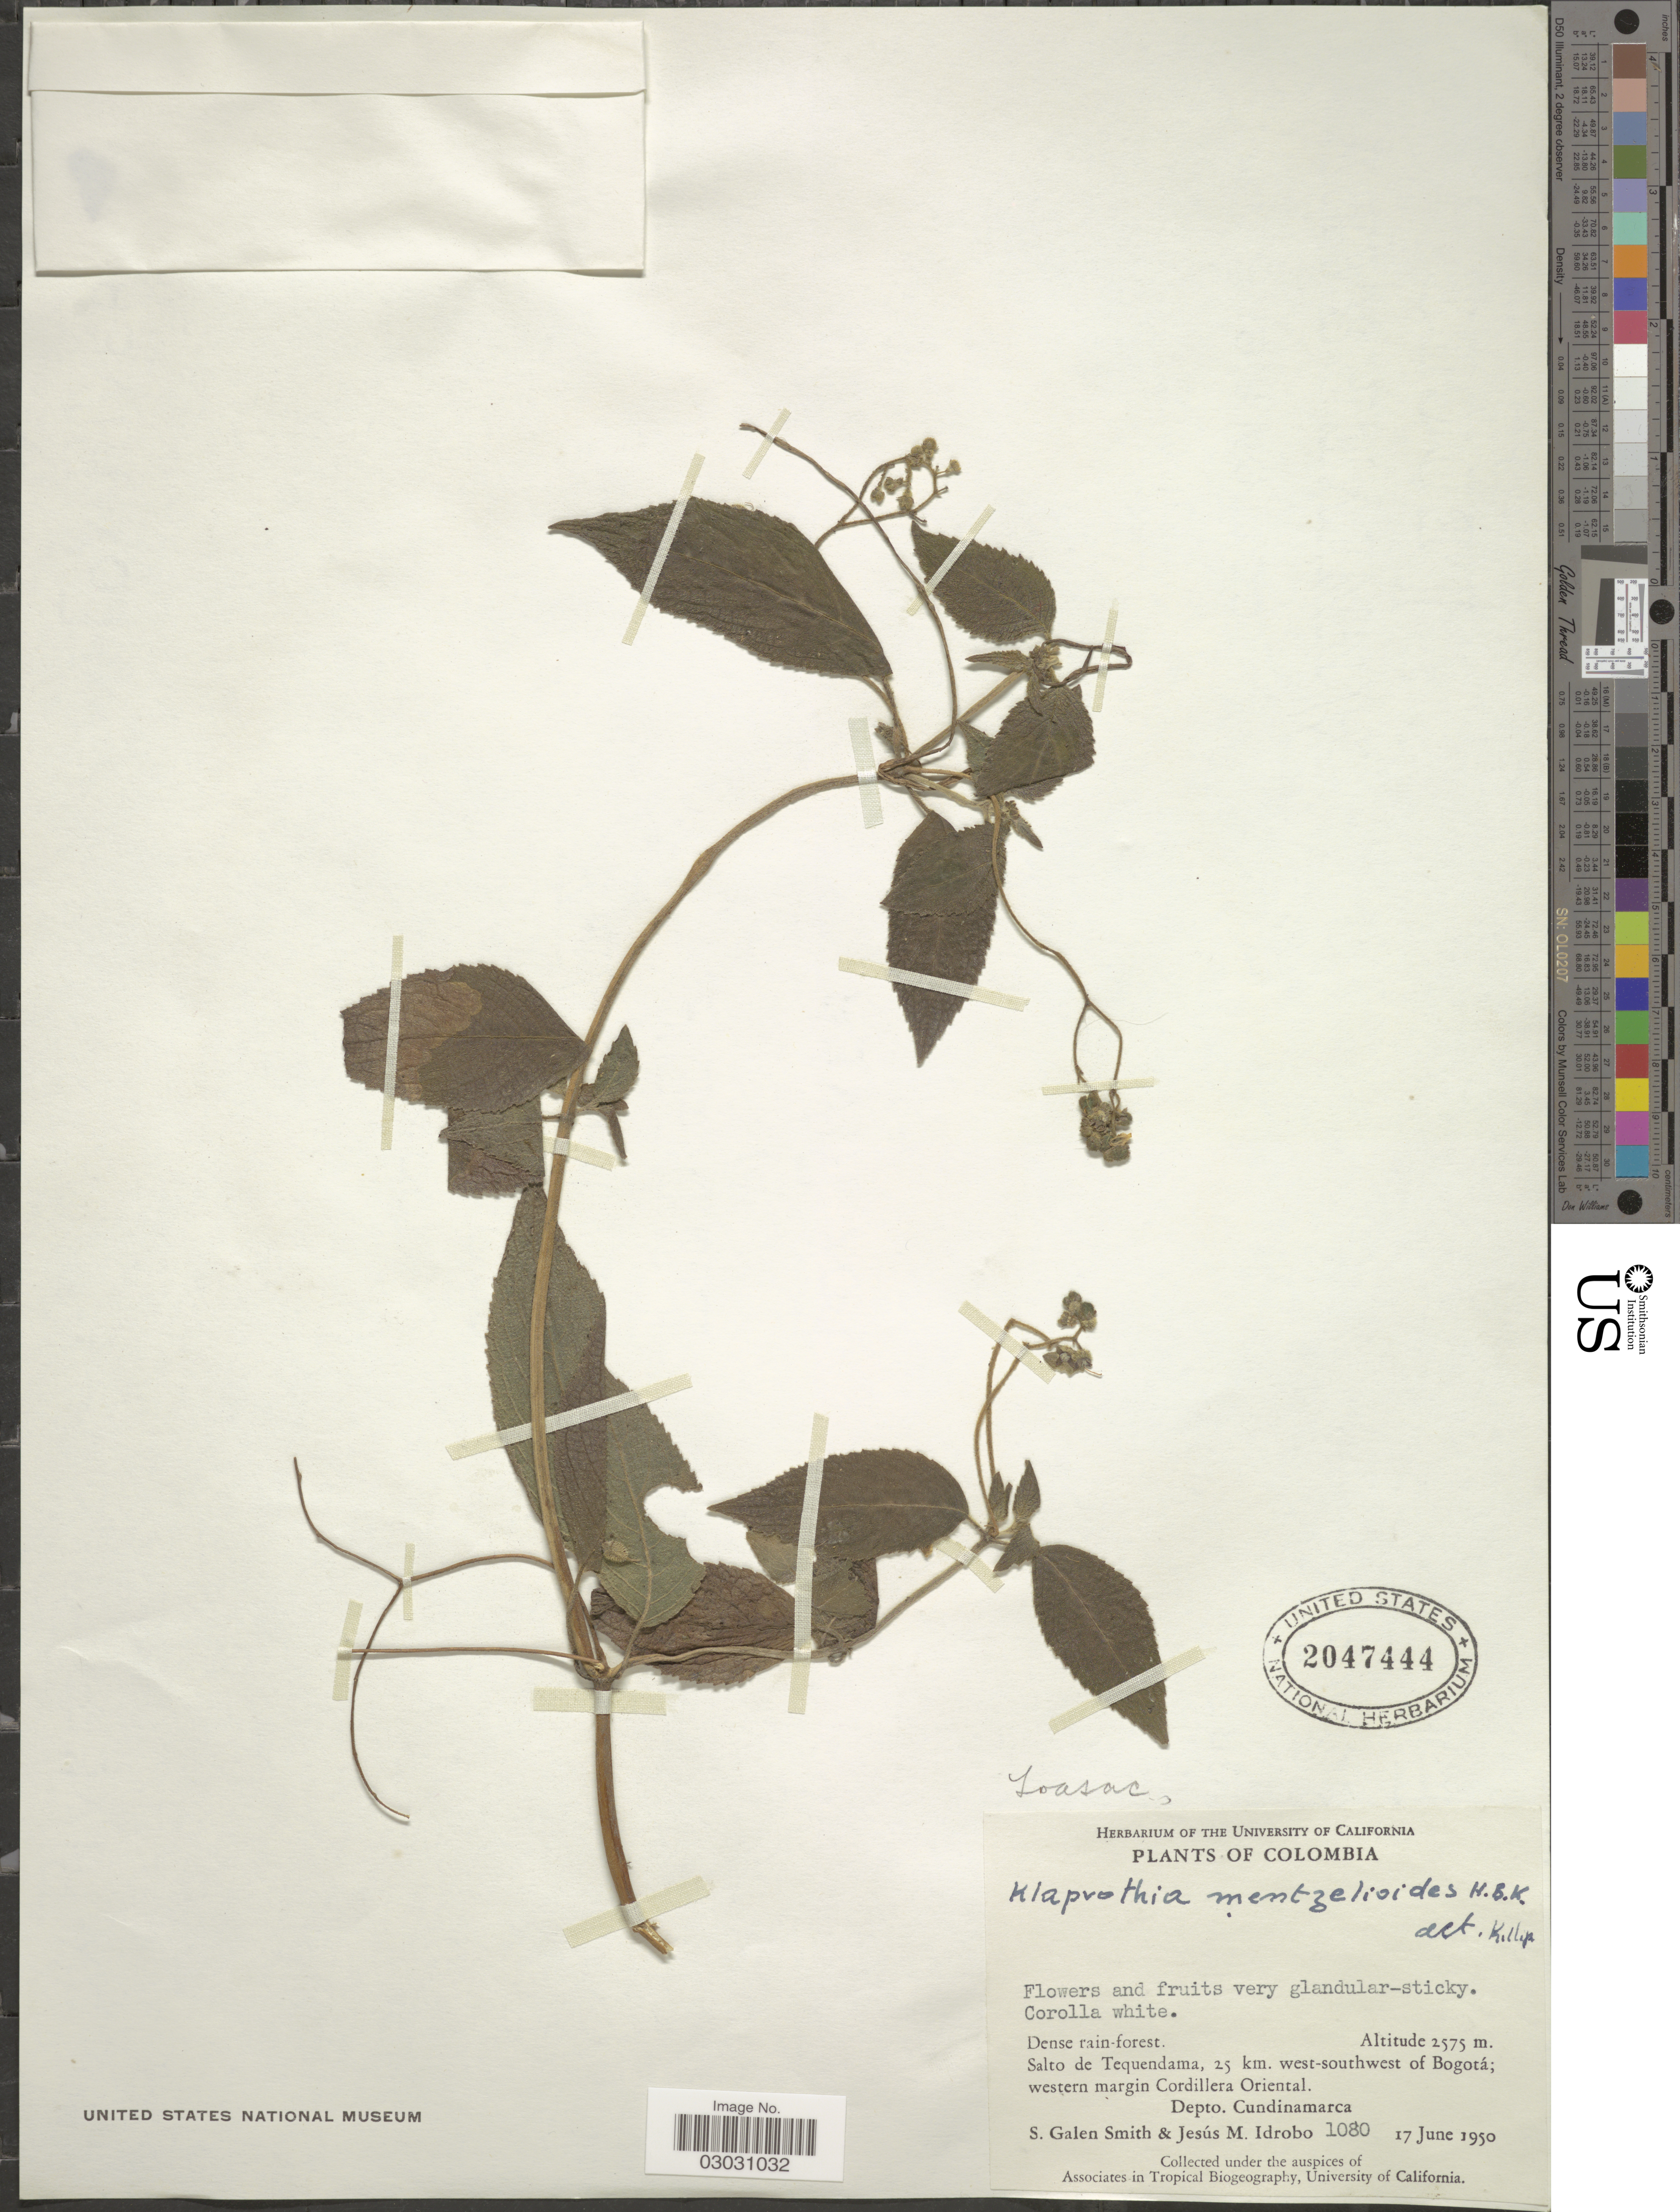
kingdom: Plantae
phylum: Tracheophyta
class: Magnoliopsida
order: Cornales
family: Loasaceae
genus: Klaprothia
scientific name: Klaprothia mentzelioides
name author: Kunth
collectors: S. G. Smith & J. M. Idrobo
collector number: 1080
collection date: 1950-06-17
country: Colombia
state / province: Cundinamarca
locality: Salto de Tequendama, 25 km. west-southwest of Bogotá; western margin Cordillera Oriental, Depto. Cundinamarca.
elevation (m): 2575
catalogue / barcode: US 2047444